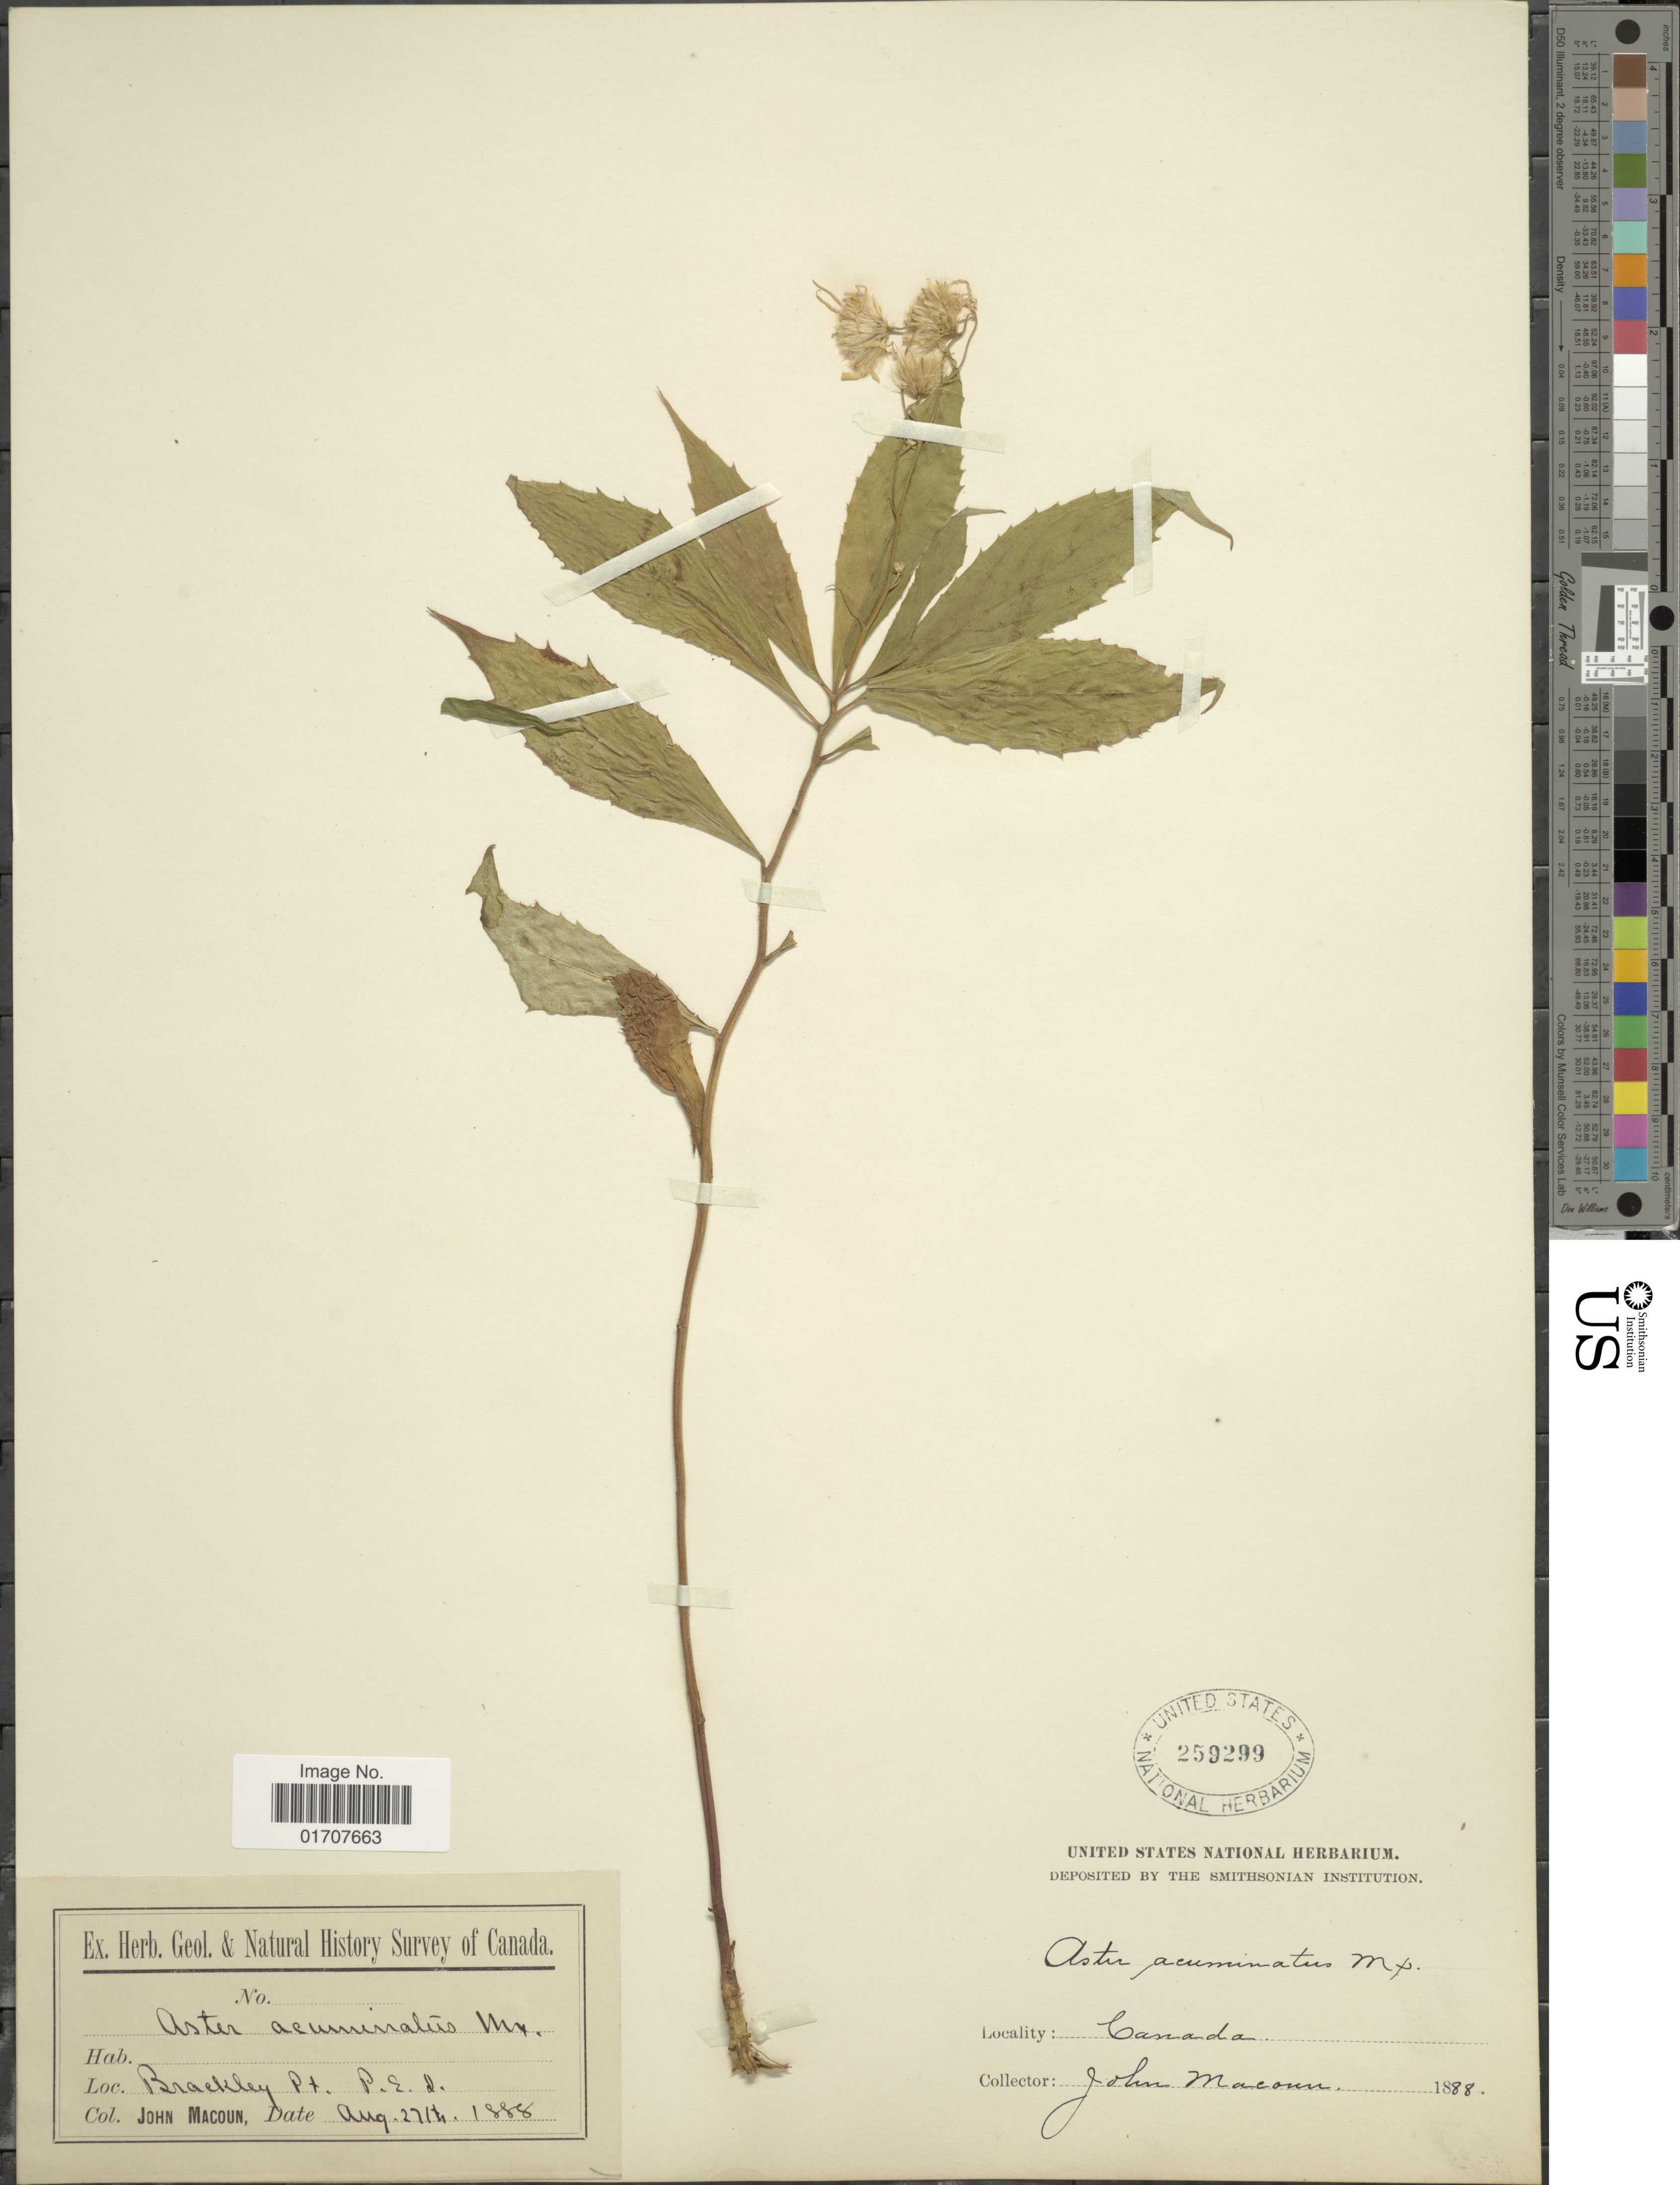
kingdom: Plantae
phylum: Tracheophyta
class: Magnoliopsida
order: Asterales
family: Asteraceae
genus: Oclemena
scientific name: Oclemena acuminata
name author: (Michx.) Greene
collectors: J. Macoun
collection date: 1888-08-27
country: Canada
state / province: Prince Edward Island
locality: Brackley Pt. P.E.I.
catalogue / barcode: US 259299